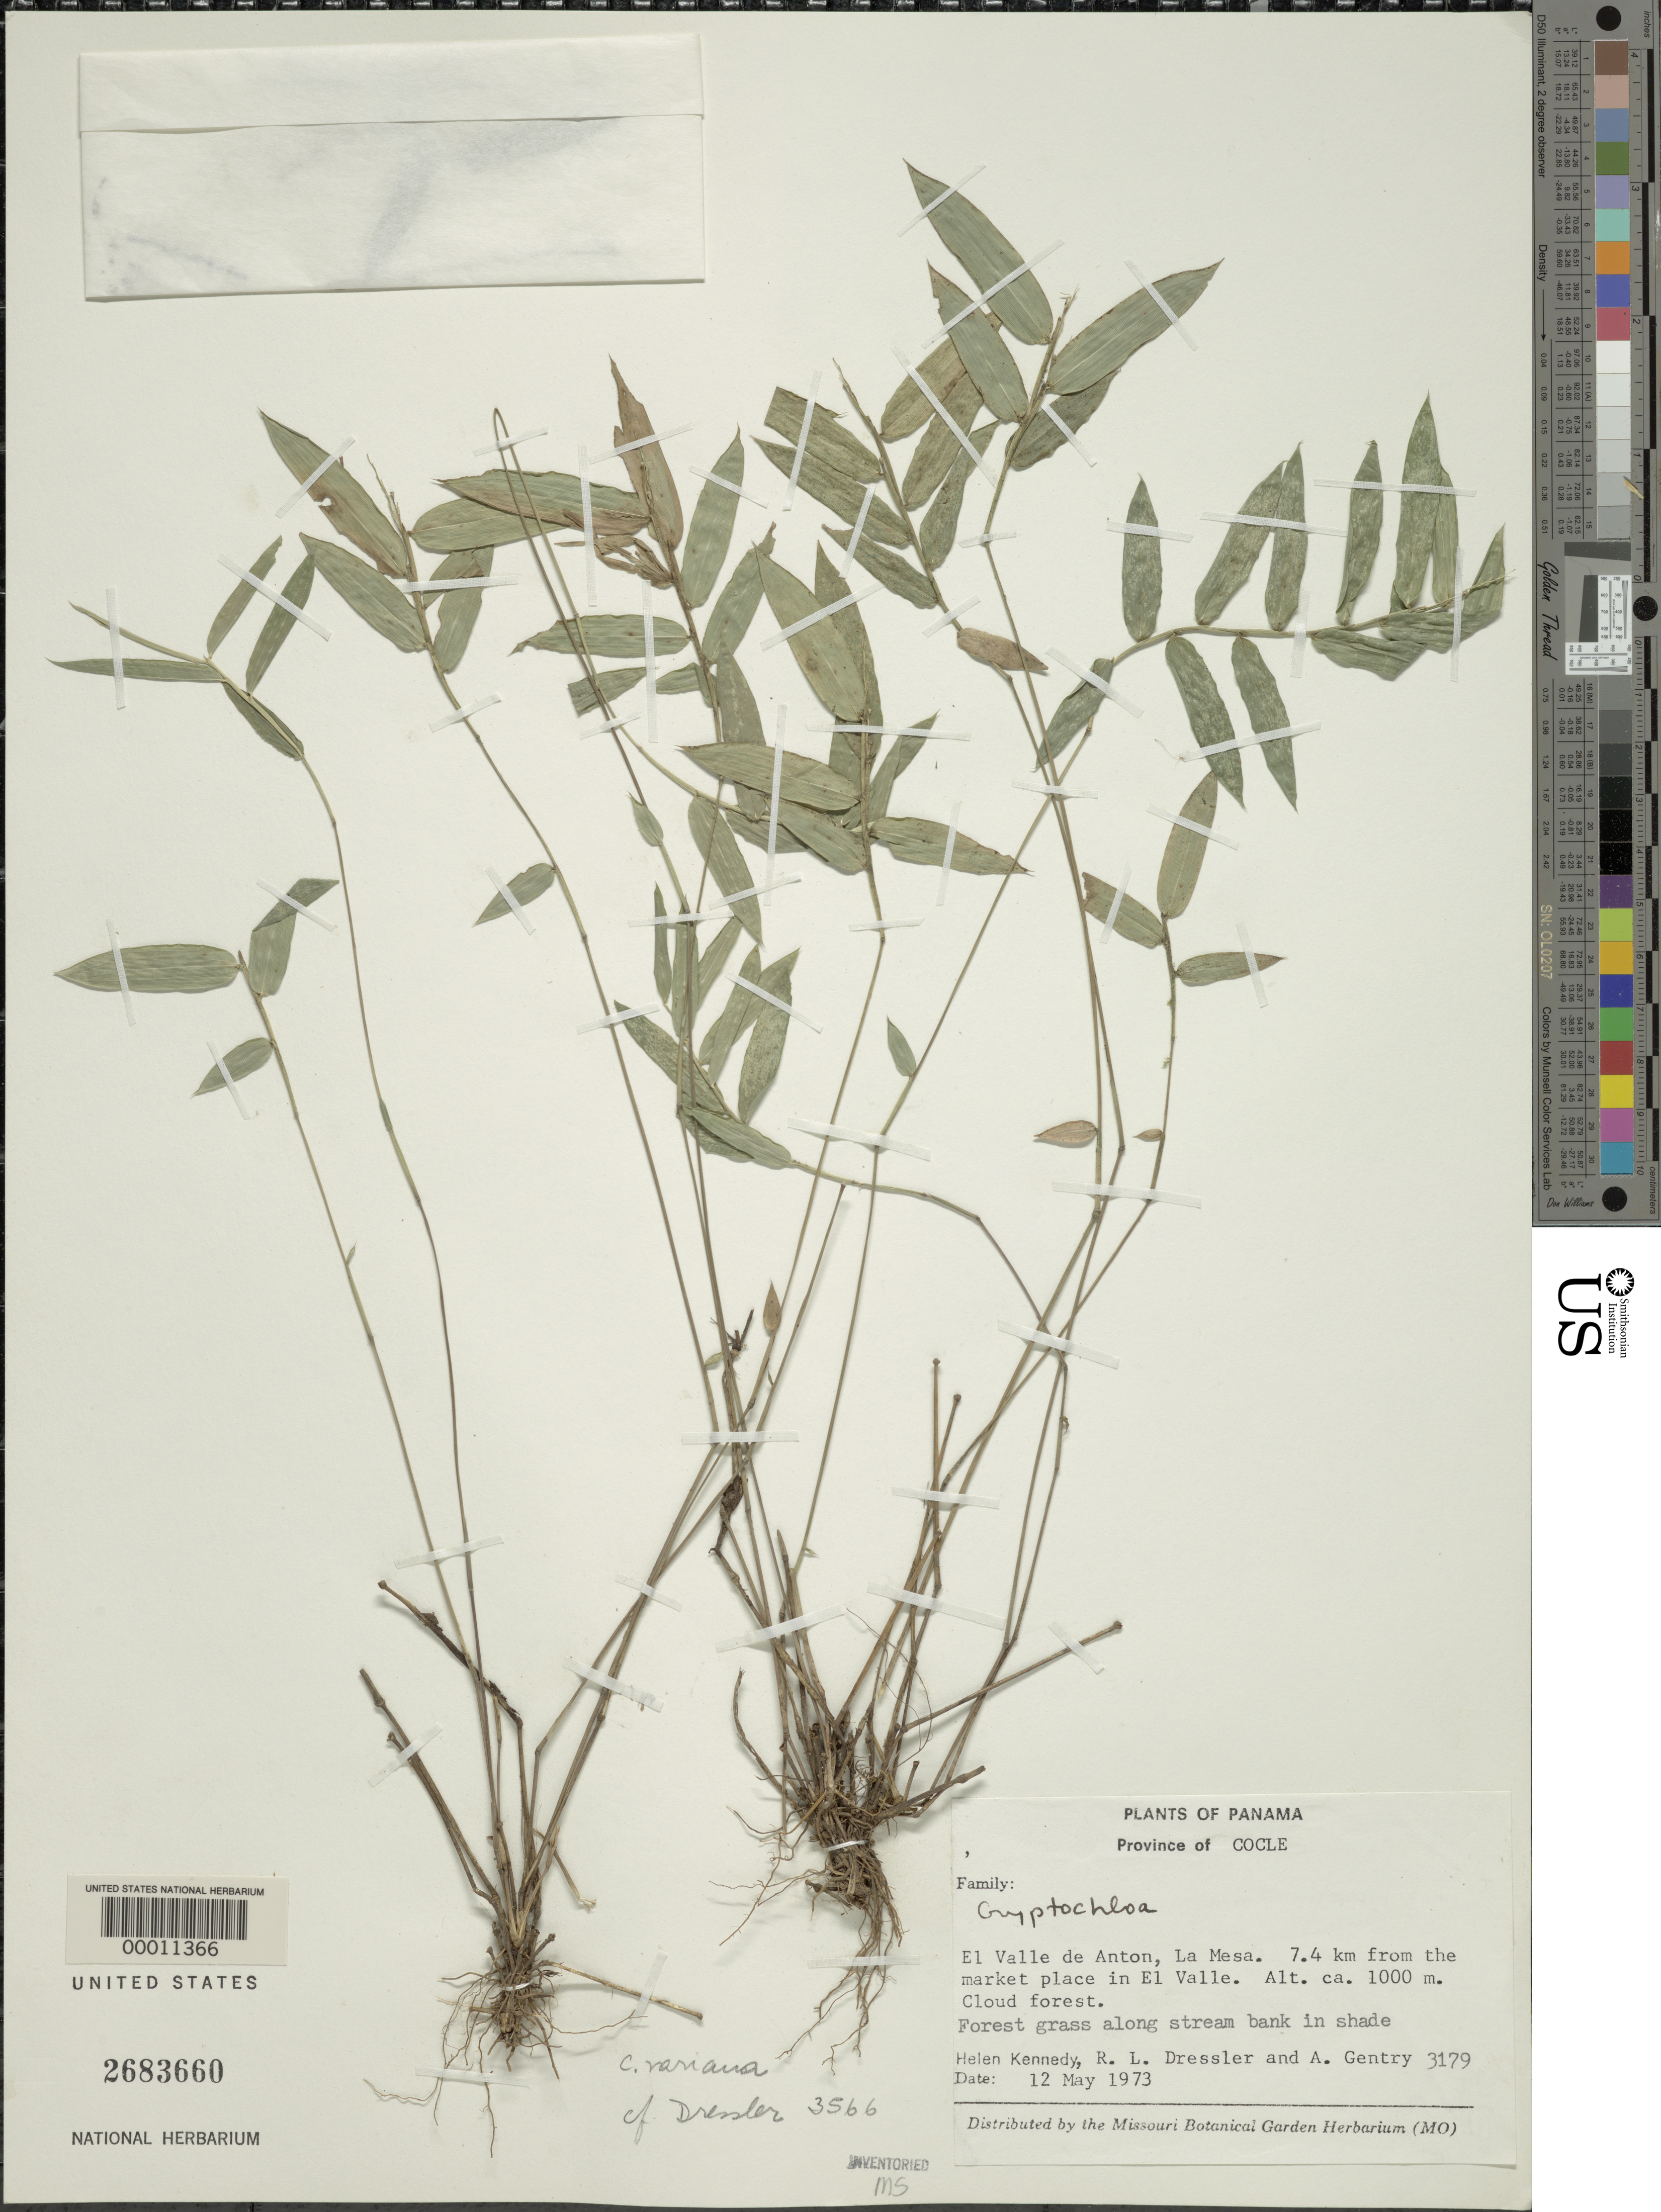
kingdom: Plantae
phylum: Tracheophyta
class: Liliopsida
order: Poales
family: Poaceae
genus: Cryptochloa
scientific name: Cryptochloa variana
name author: Swallen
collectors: H. Kennedy, R. Dressler & A. H. Gentry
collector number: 3179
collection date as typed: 12 May 1973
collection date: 1973-05-12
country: Panama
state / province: Coclé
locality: El Valle De Anton, La Mesa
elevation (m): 1000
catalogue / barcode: US 2683660